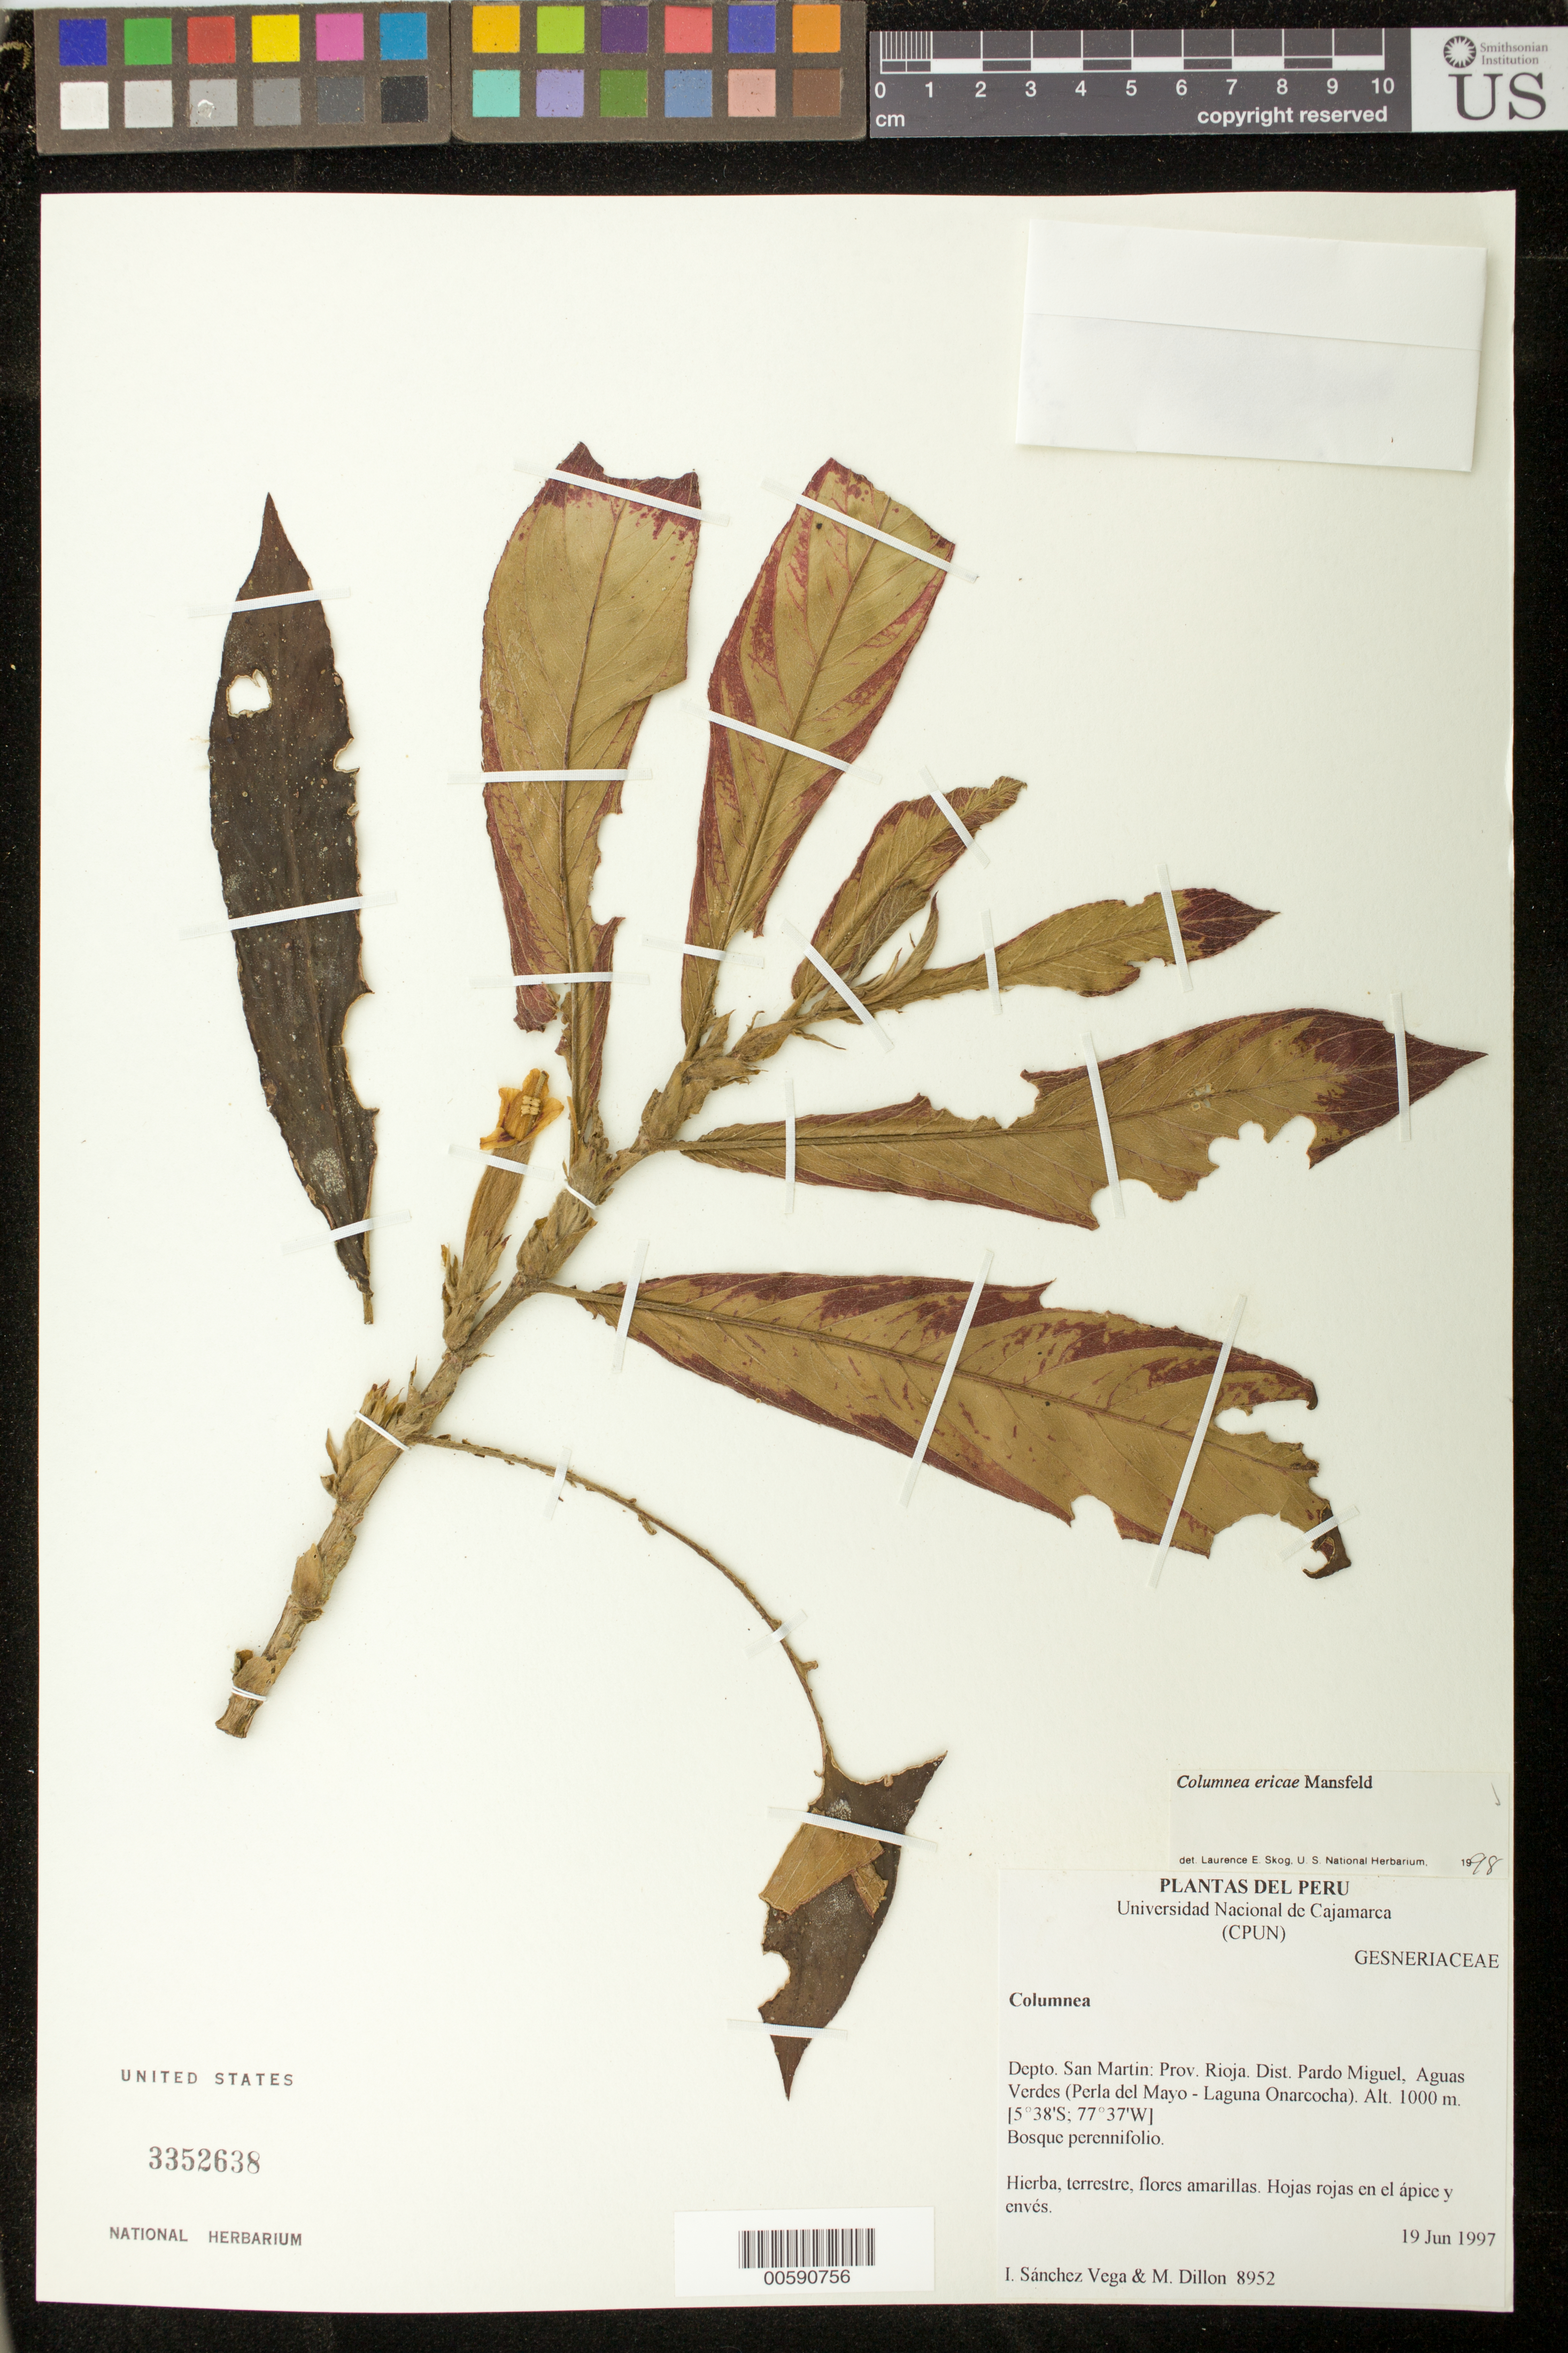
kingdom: Plantae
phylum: Tracheophyta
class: Magnoliopsida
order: Lamiales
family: Gesneriaceae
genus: Columnea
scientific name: Columnea ericae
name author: Mansf.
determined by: Skog, Laurence E.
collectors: I. M. Sánchez Vega & M. O. Dillon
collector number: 8952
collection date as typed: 19 Jun 1997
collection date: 1997-06-19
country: Peru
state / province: San Martín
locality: Prov. Rioja, Dist. Pardo Miguel; Aguas Verdes (Perla del Mayo - Laguna Onarcocha)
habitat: Bosque perennifolio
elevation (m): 1000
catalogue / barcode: US 3352638